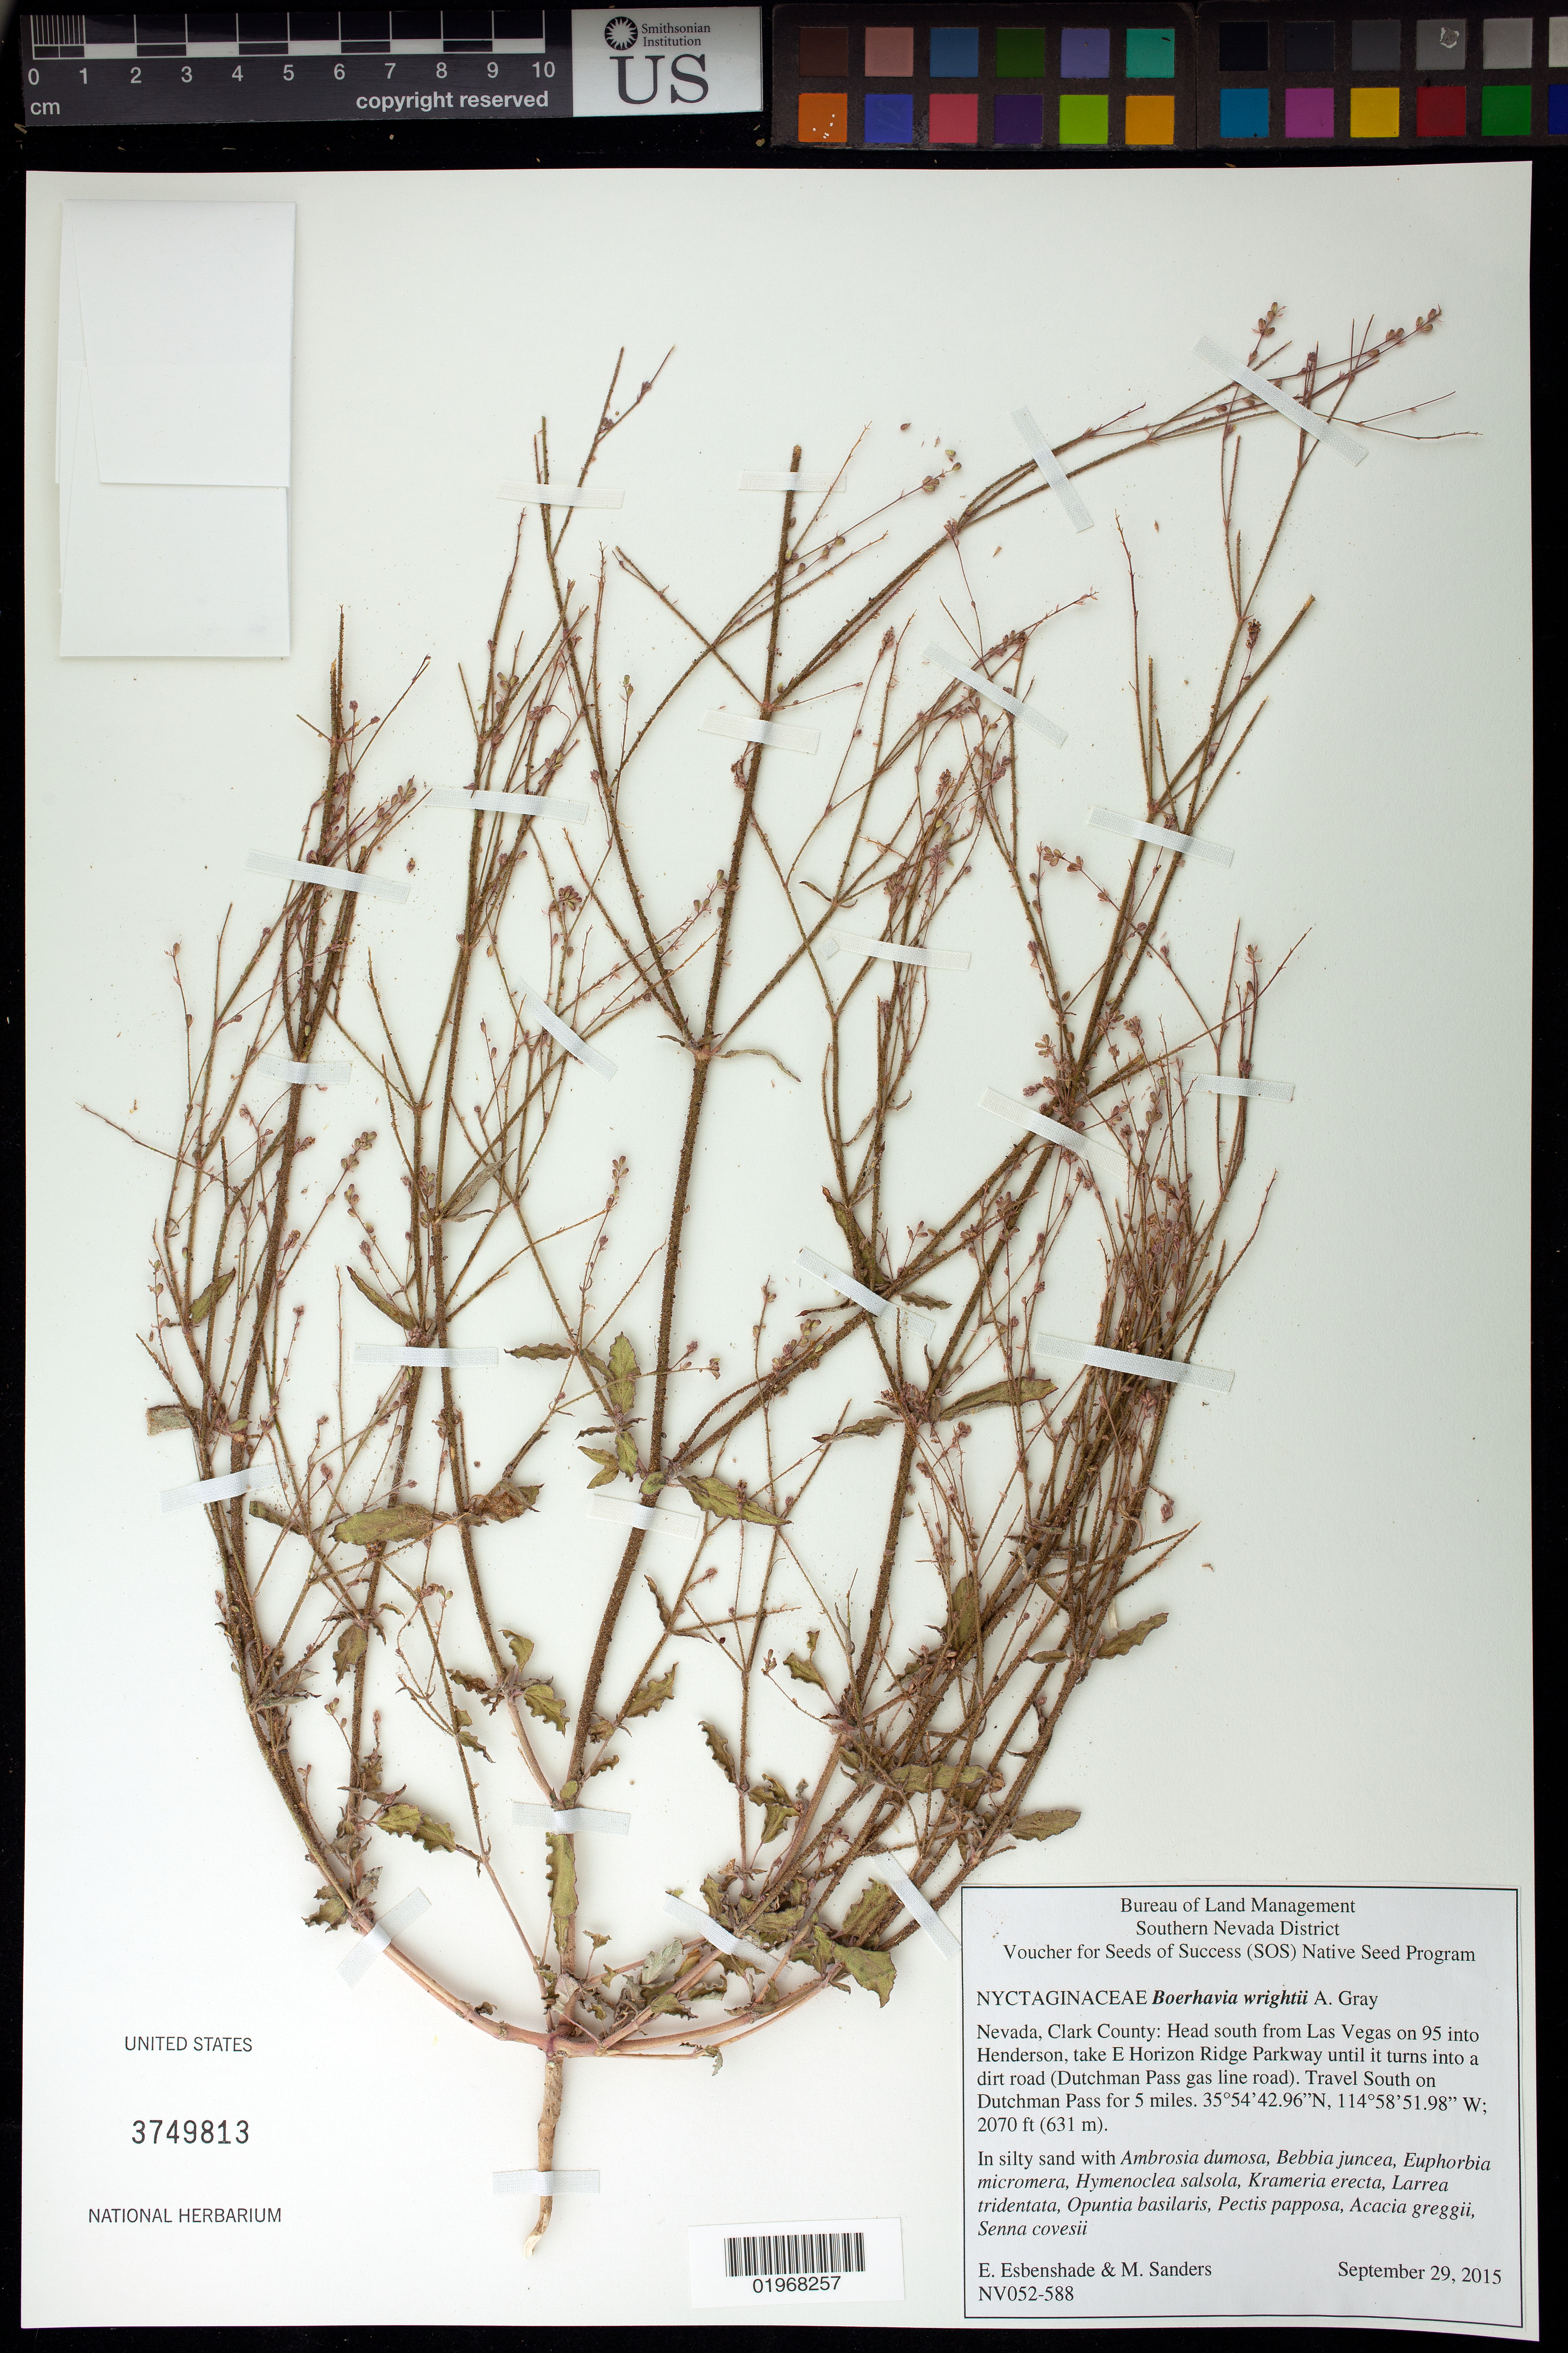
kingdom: Plantae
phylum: Tracheophyta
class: Magnoliopsida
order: Caryophyllales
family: Nyctaginaceae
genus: Boerhavia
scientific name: Boerhavia wrightii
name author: A. Gray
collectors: J. Esbenshade & M. Sanders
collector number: NV052-588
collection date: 2015-09-29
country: United States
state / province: Nevada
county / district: Clark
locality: South on Dutchman Pass for 5 mi.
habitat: In silty sand with Ambrosia dumosa, Bebbia juncea, Larrea tridentata, ect.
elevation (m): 631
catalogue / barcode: US 3749813